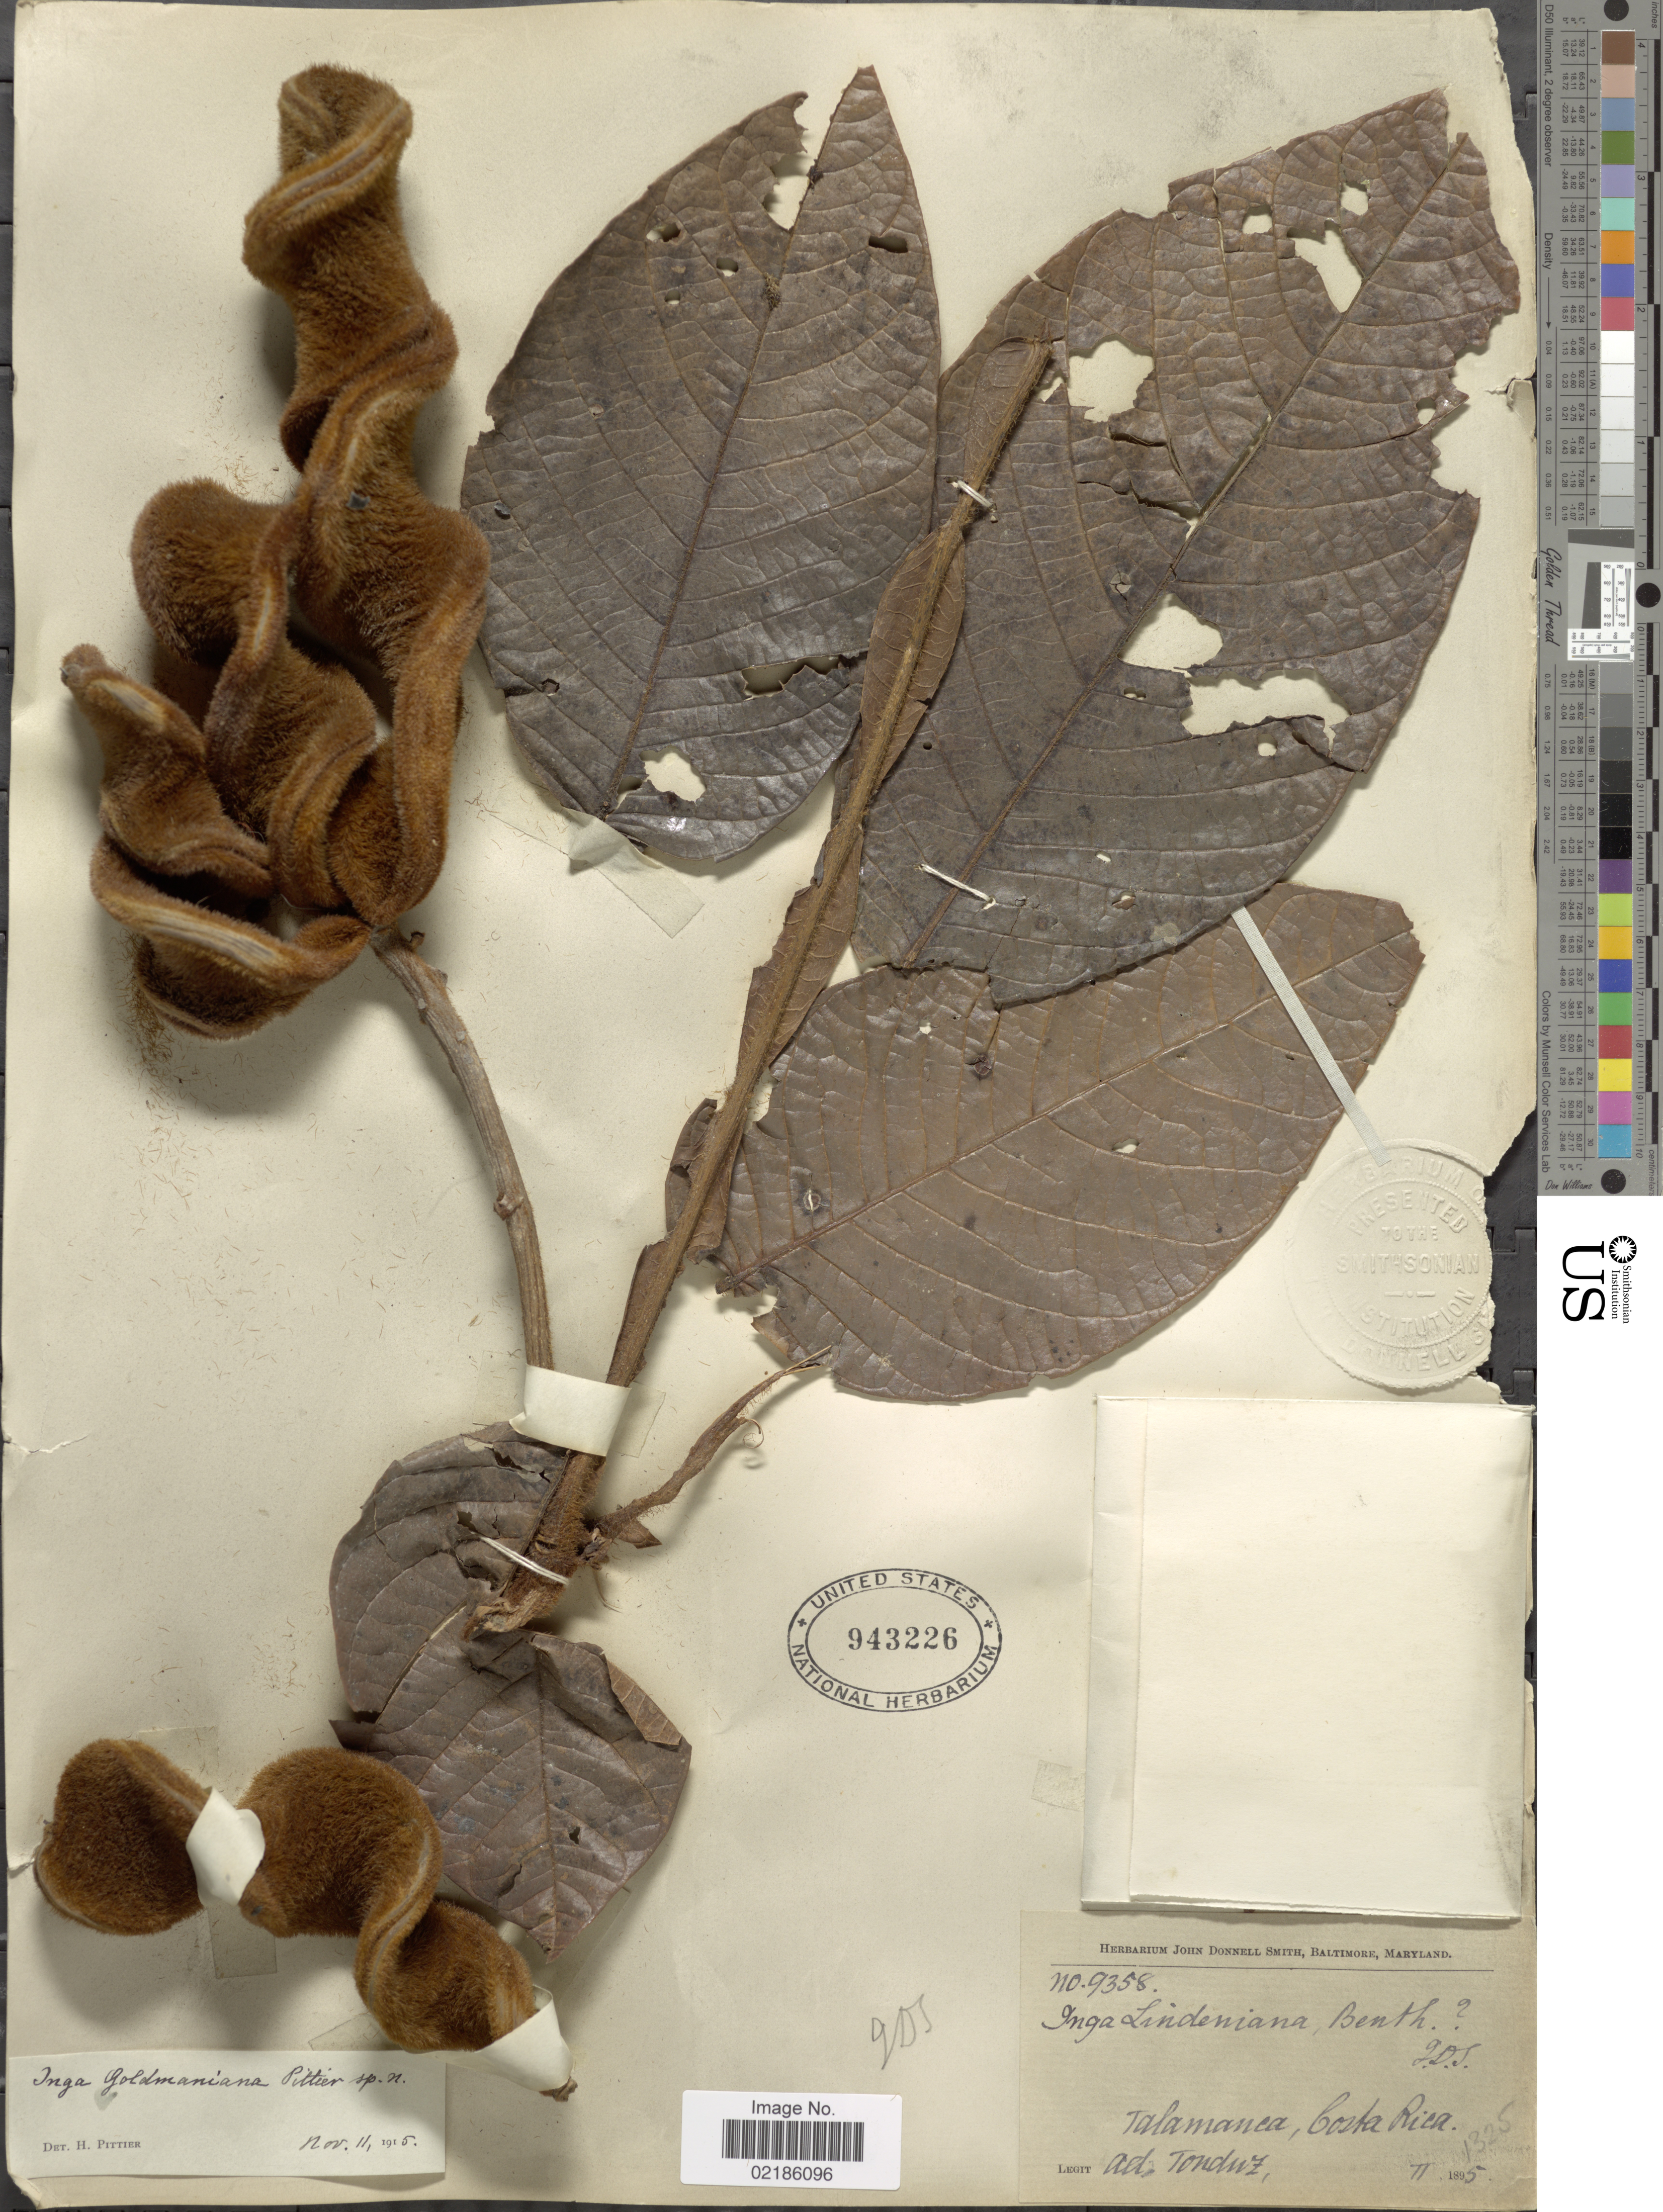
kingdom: Plantae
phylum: Tracheophyta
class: Magnoliopsida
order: Fabales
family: Fabaceae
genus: Inga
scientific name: Inga goldmanii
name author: Pittier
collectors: A. Tonduz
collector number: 9358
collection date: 1895-02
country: Costa Rica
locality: Talamanca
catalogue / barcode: US 943226